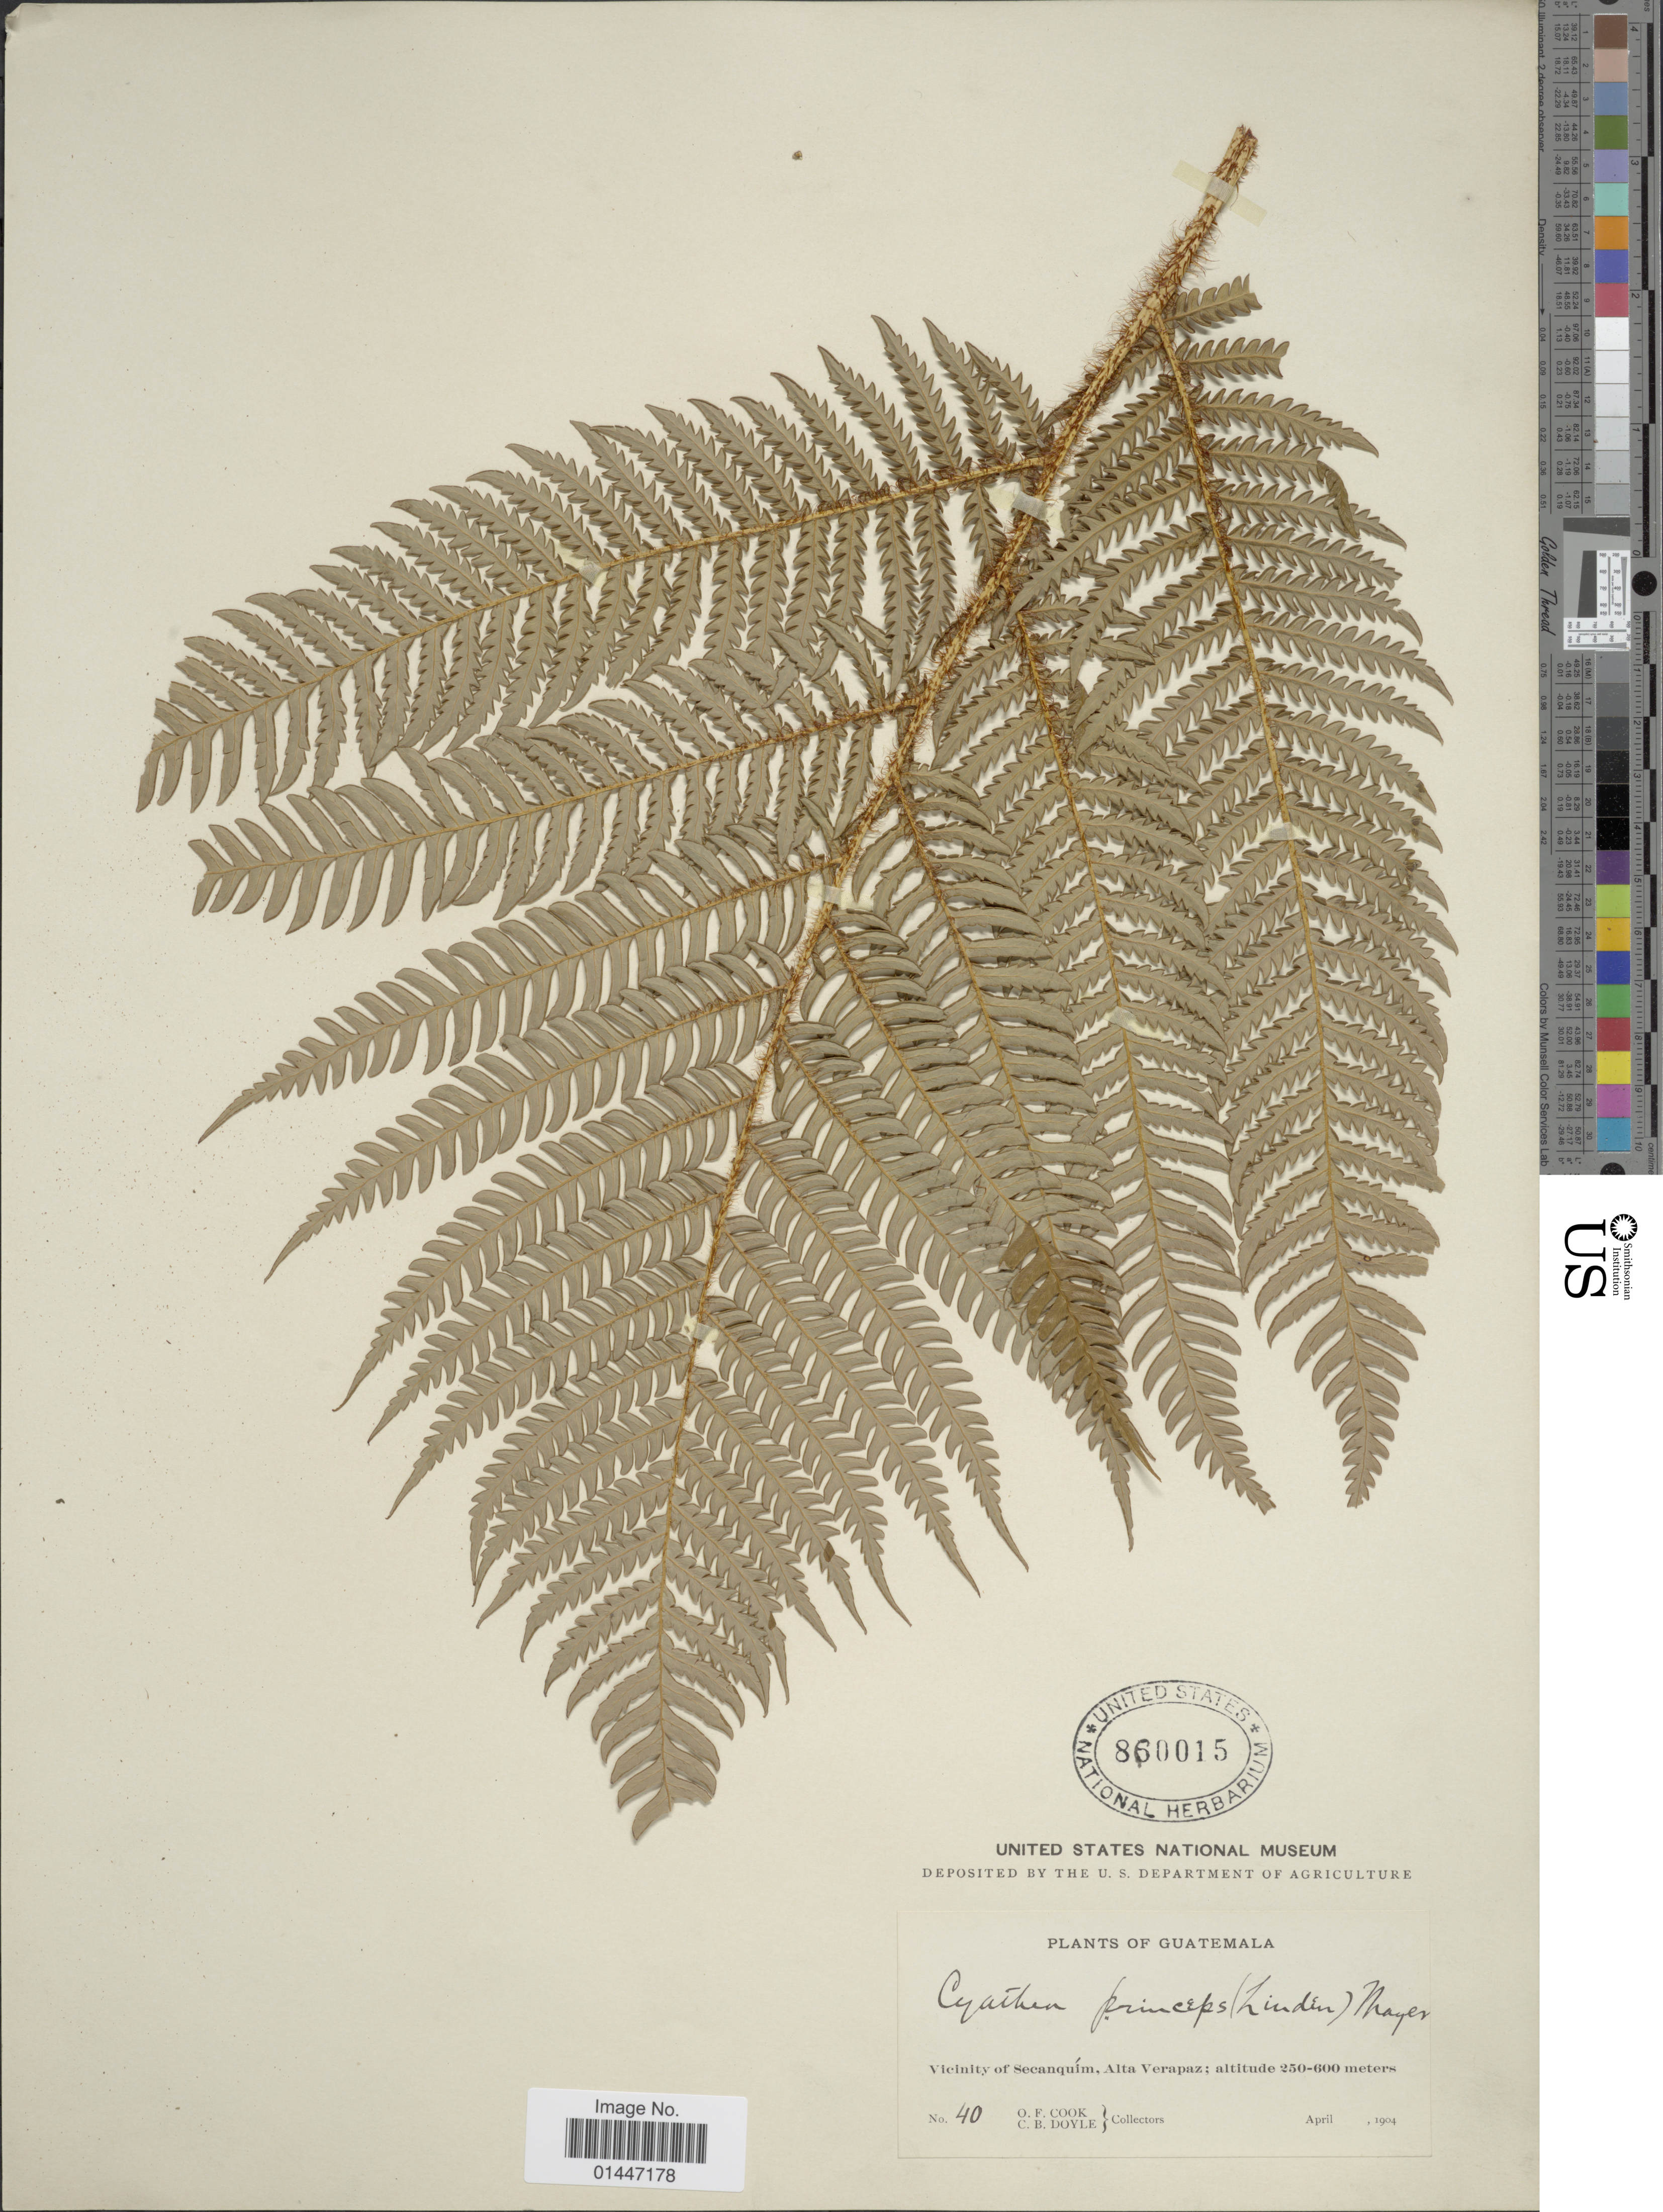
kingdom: Plantae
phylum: Tracheophyta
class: Polypodiopsida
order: Cyatheales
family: Cyatheaceae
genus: Sphaeropteris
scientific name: Sphaeropteris horrida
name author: (Liebm.) R.M. Tryon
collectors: O. F. Cook & C. Doyle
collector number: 40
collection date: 1904-04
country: Guatemala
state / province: Alta Verapaz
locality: Vicinity of Secanquim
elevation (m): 250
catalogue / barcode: US 860015